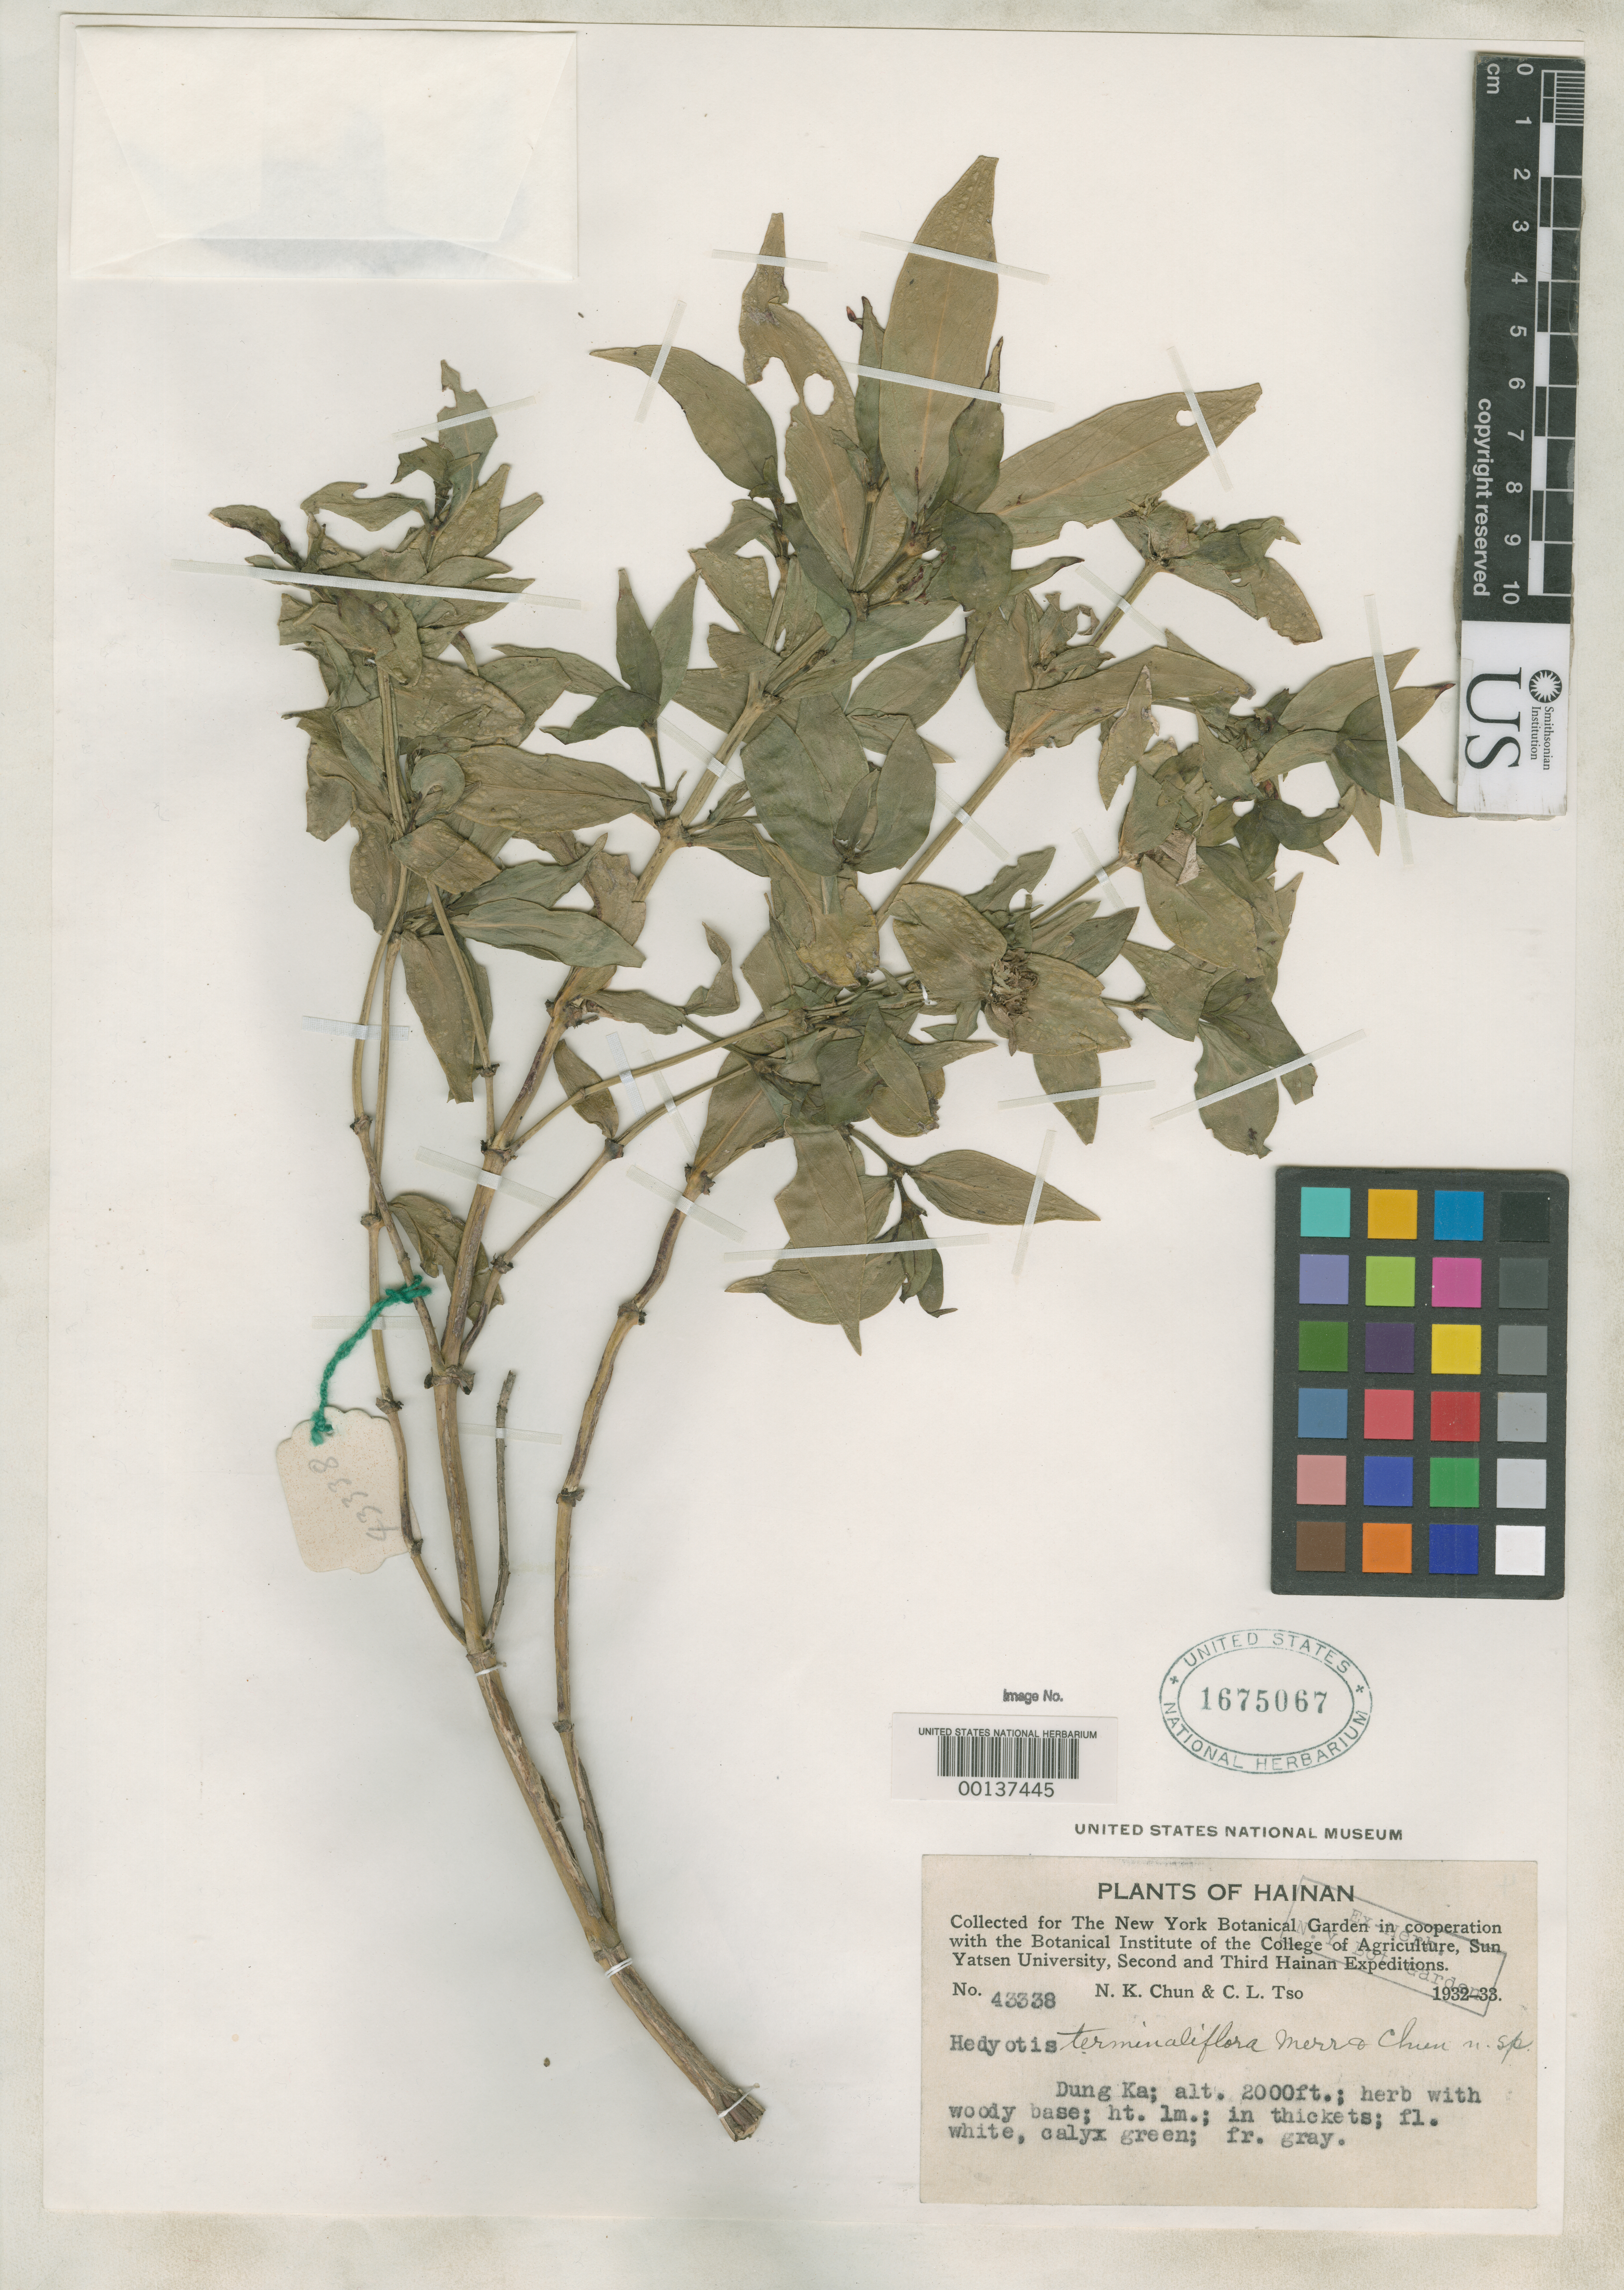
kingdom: Plantae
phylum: Tracheophyta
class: Magnoliopsida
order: Gentianales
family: Rubiaceae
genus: Hedyotis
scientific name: Hedyotis terminaliflora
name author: Merr. & Chun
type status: Type Collection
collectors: N. K. Chun & C. Tso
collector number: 43338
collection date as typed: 1932 to -- --- 1933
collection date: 1932/1933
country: China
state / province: Hainan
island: Hainan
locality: Dung Ka.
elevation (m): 610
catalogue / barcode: US 1675067